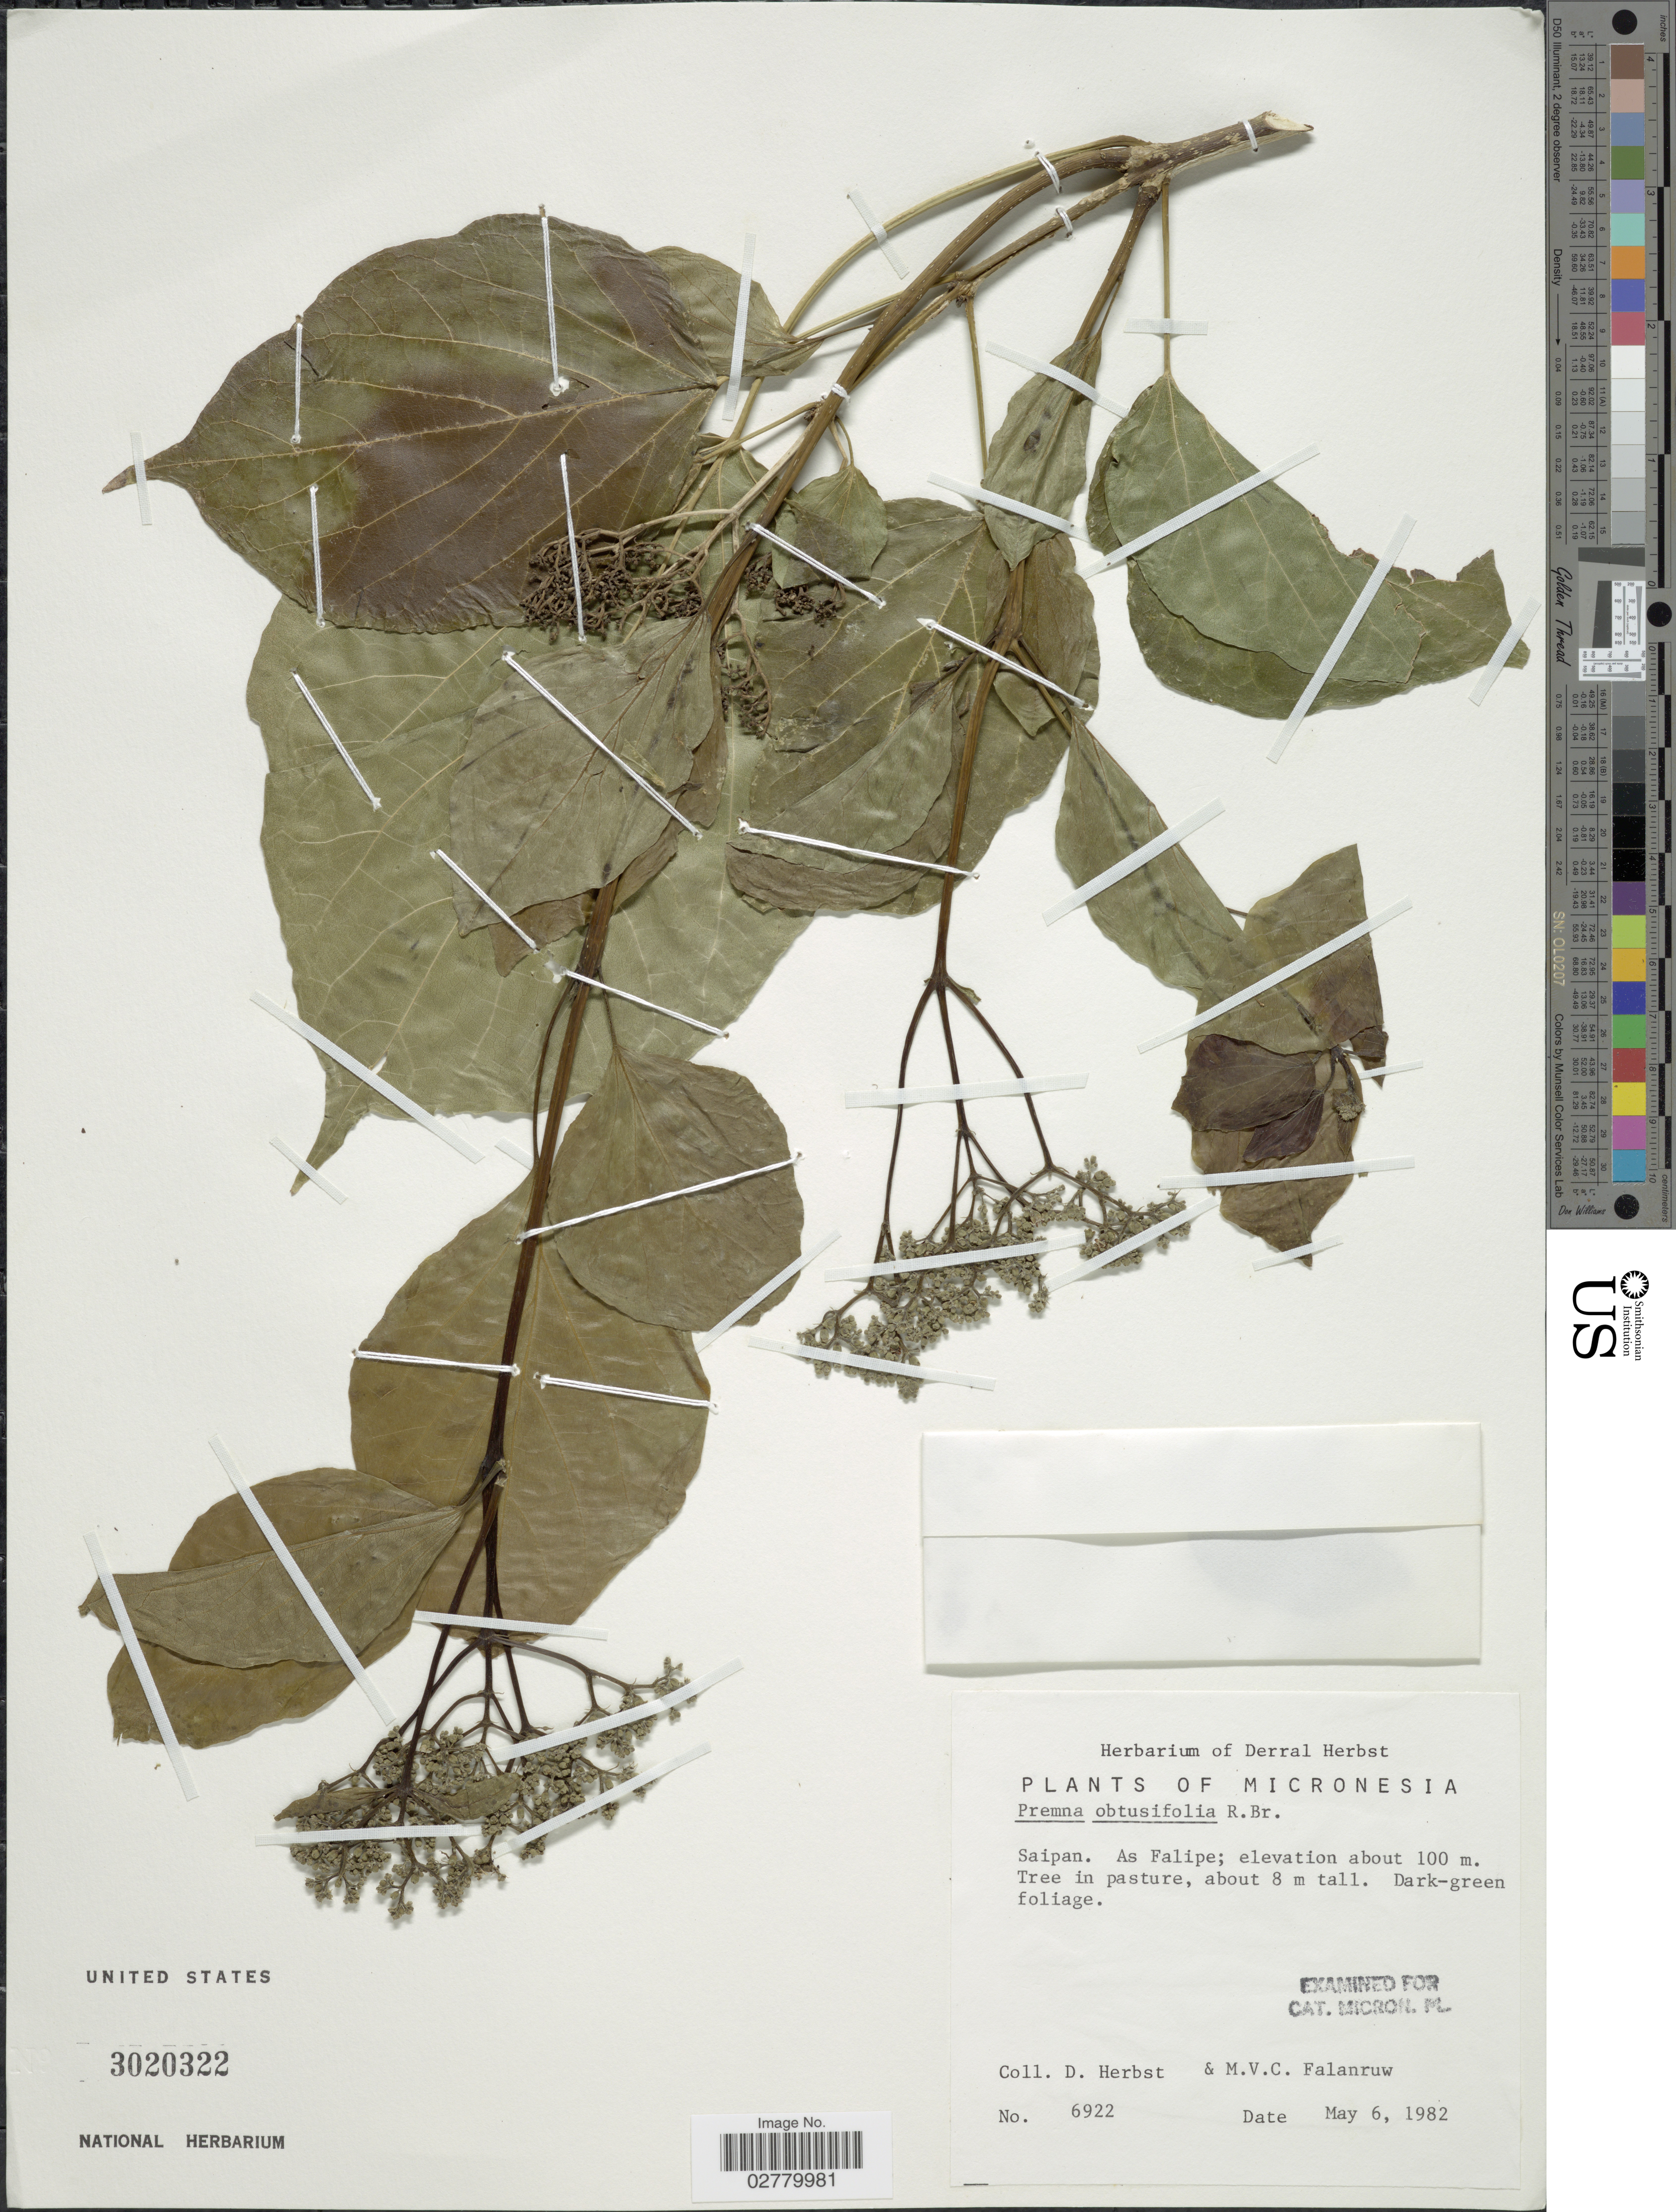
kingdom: Plantae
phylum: Tracheophyta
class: Magnoliopsida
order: Lamiales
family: Lamiaceae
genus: Premna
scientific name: Premna obtusifolia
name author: R. Br.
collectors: D. R. Herbst & M. V. Falanruw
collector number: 6922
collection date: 1982-05-06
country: Northern Mariana Islands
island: Saipan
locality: Micronesia. Saipan. As Falipe.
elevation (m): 100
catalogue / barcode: US 3020322